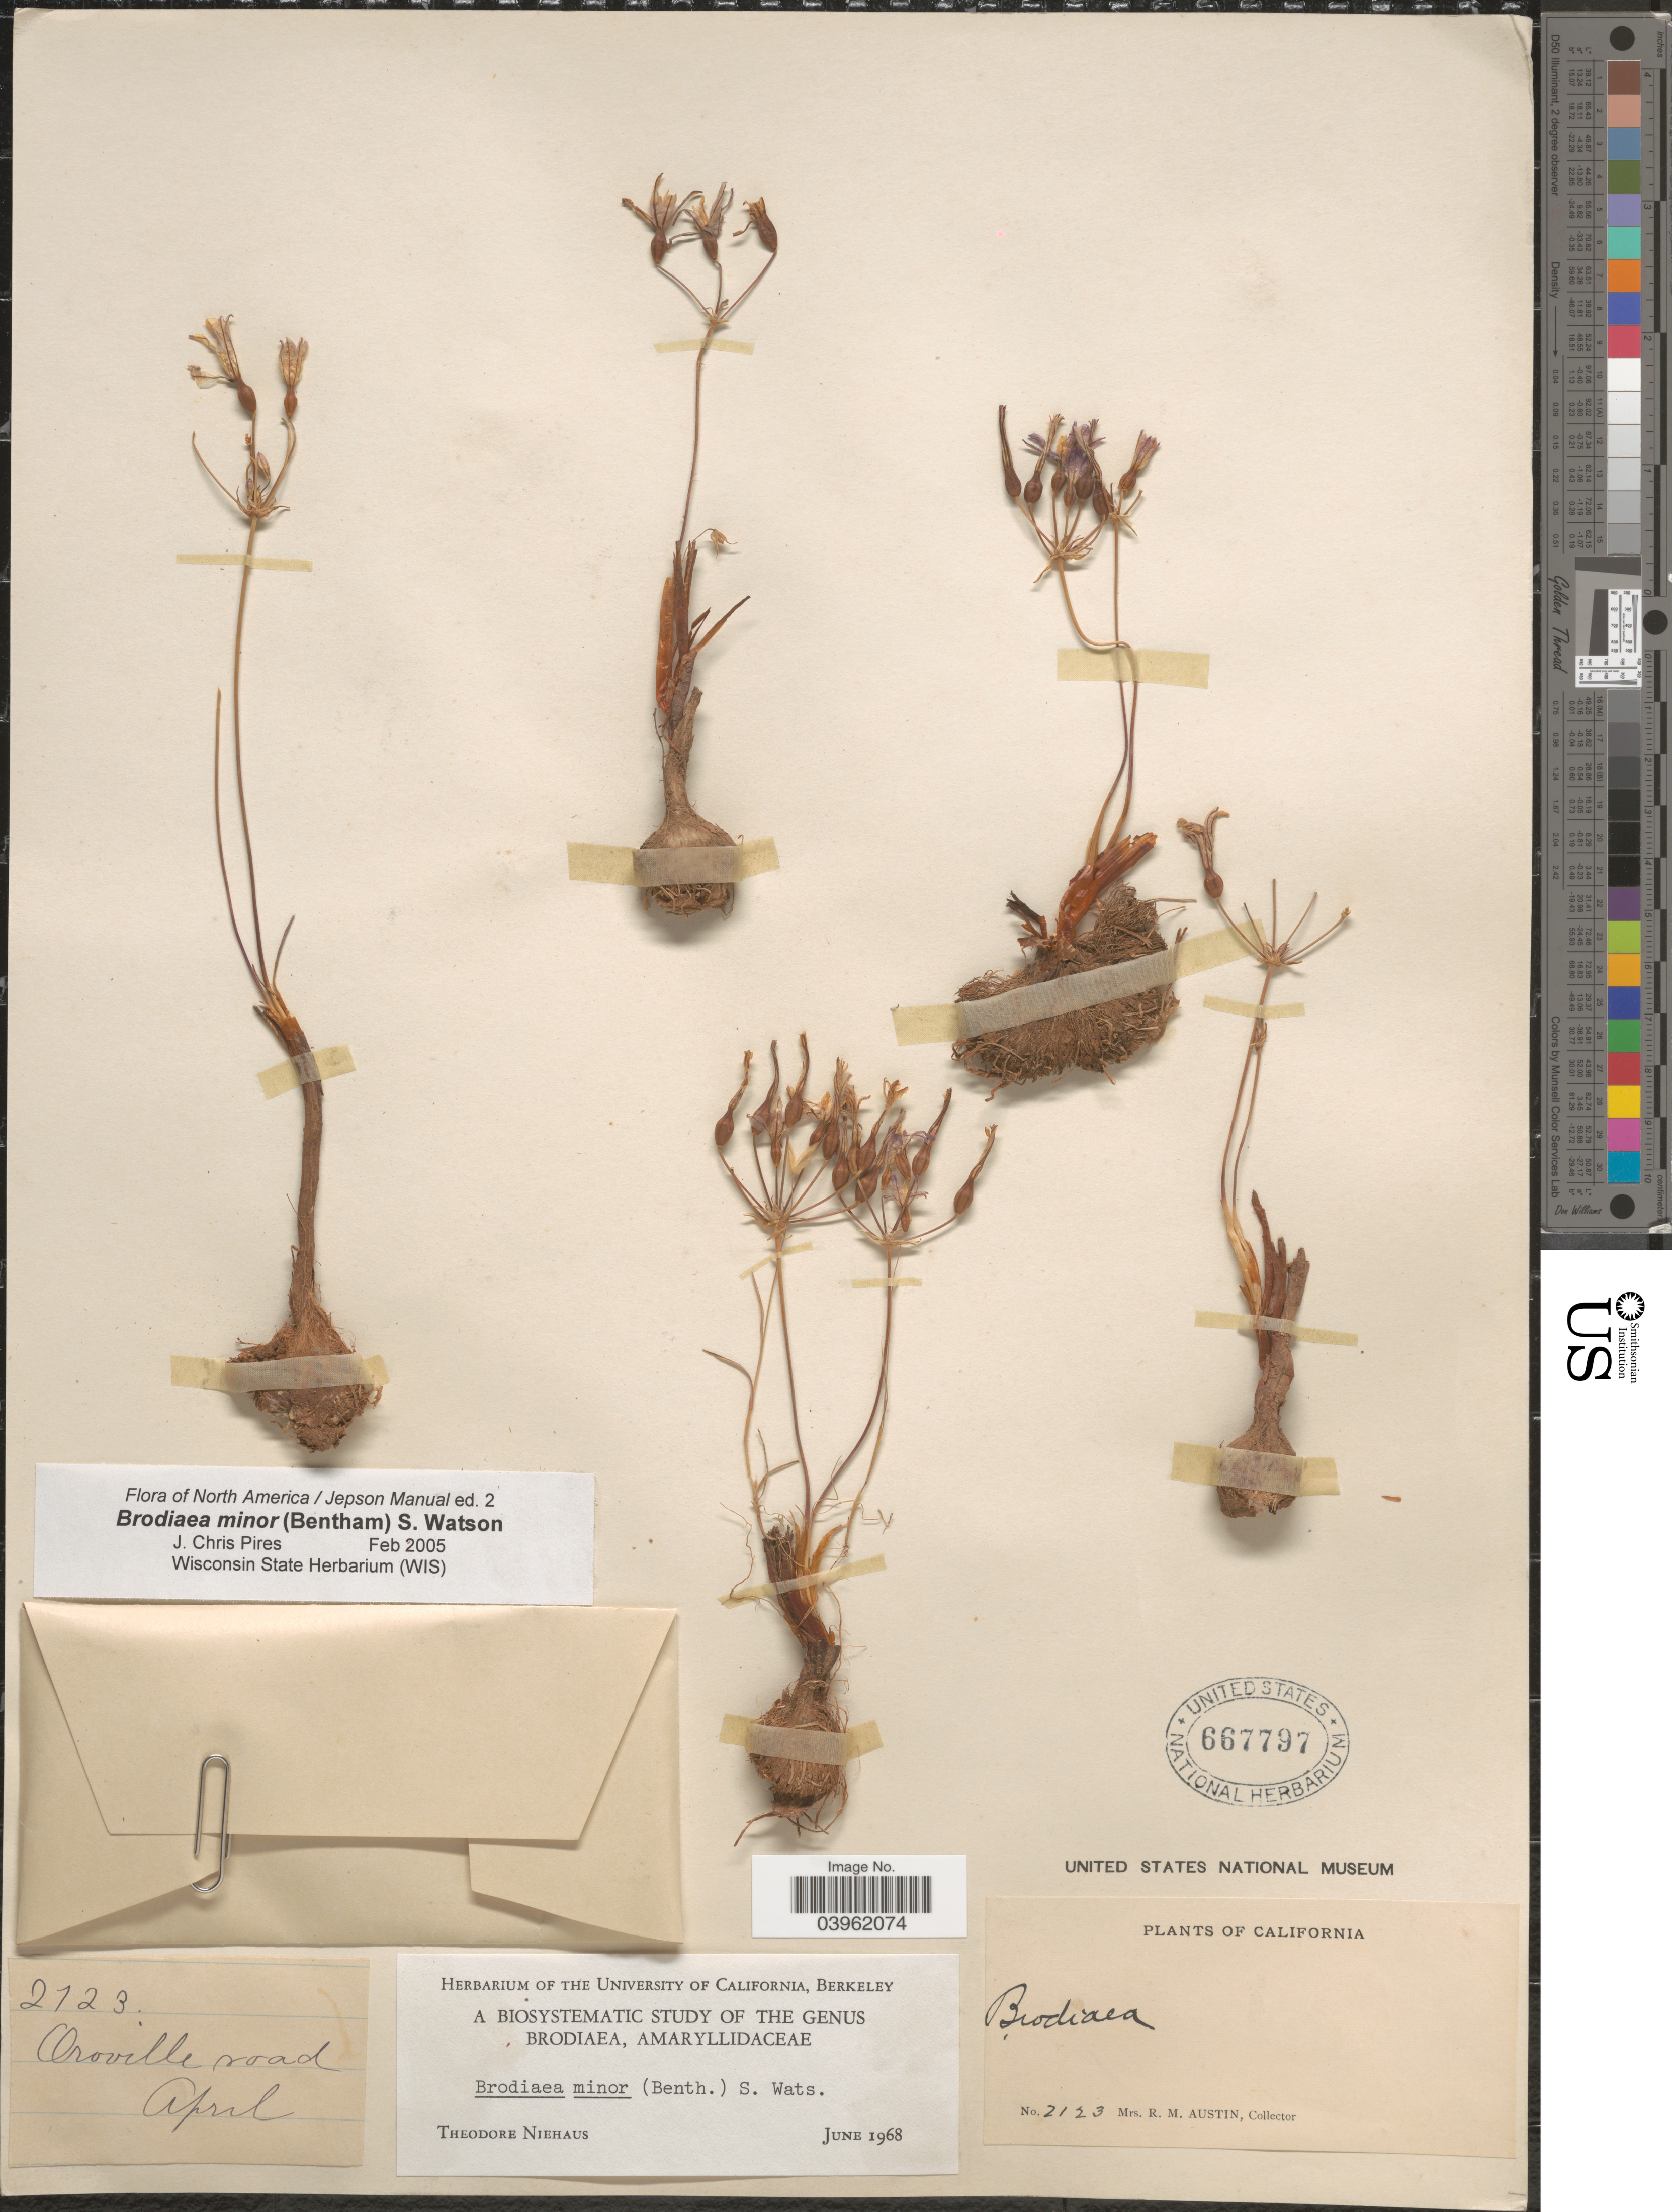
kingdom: Plantae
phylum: Tracheophyta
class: Liliopsida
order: Asparagales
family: Asparagaceae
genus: Brodiaea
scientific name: Brodiaea minor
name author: (Benth.) S. Watson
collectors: R. Austin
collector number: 2123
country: United States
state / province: California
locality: Oroville road.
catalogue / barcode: US 667797